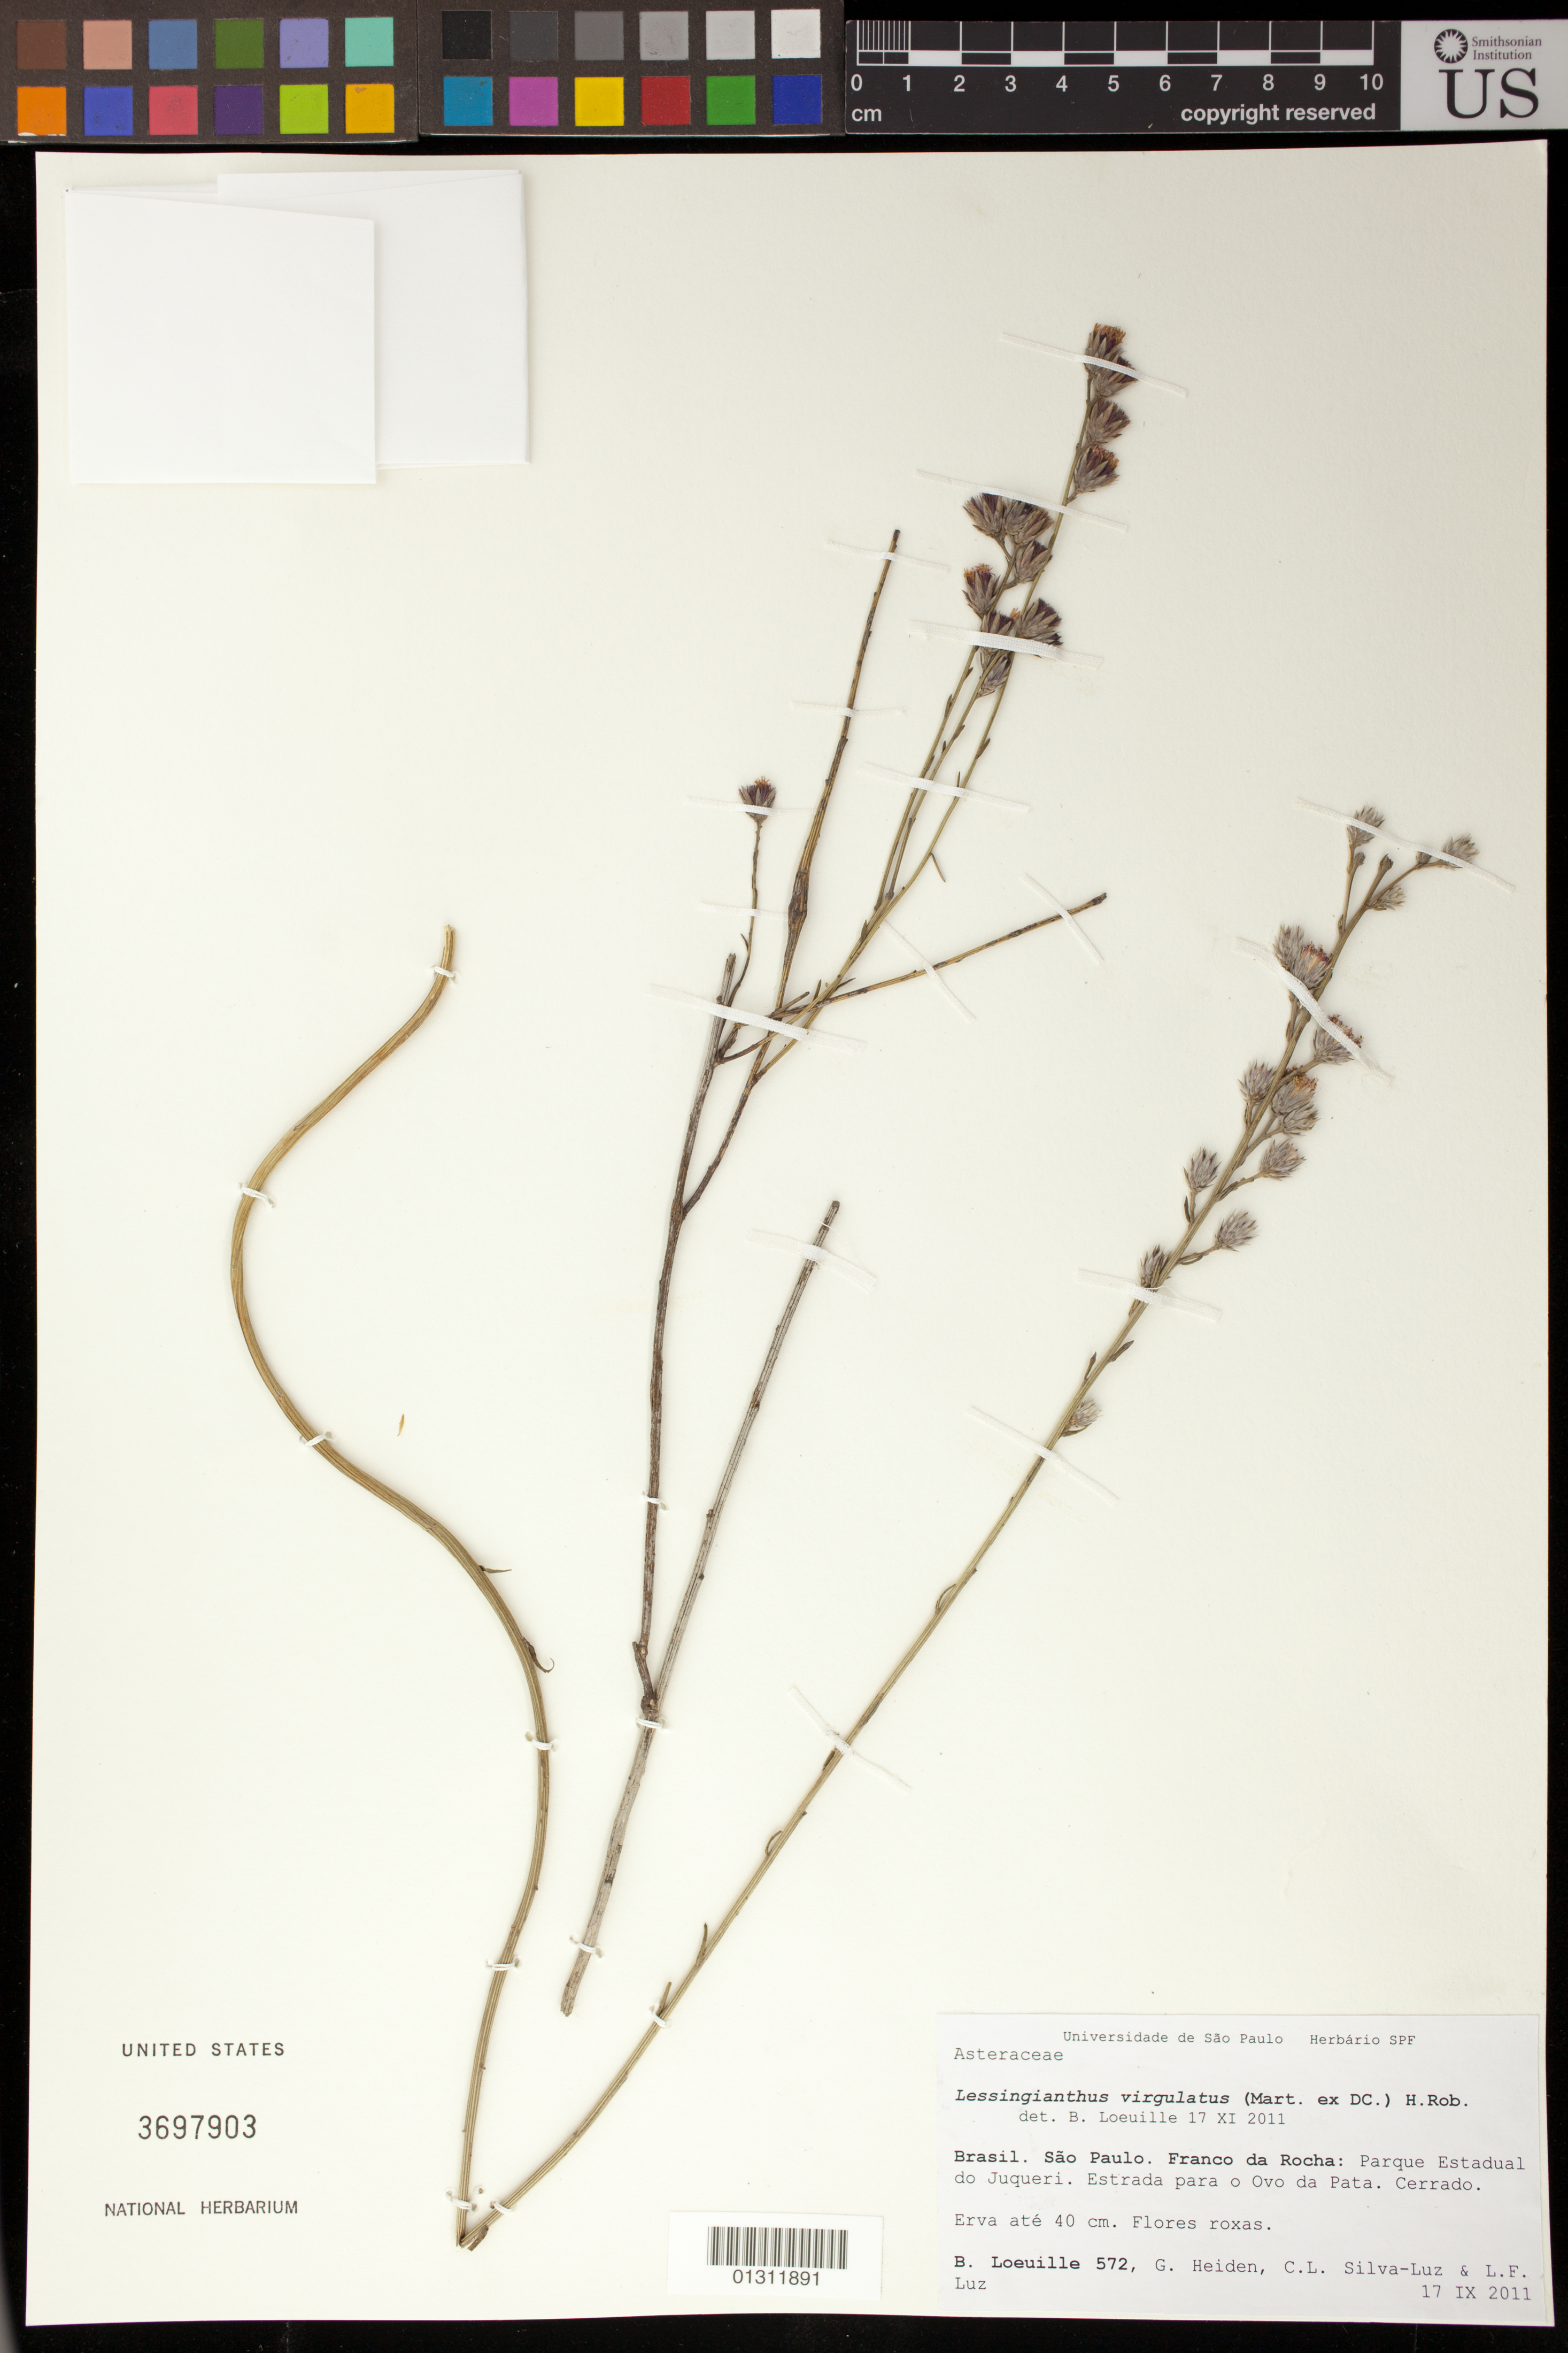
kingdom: Plantae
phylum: Tracheophyta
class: Magnoliopsida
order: Asterales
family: Asteraceae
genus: Lessingianthus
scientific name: Lessingianthus virgulatus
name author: (Mart. ex DC.) H. Rob.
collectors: B. Loeuille, G. Heiden, C. Silva-Luz & L. Silva-Luz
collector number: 572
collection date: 2011-09-17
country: Brazil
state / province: São Paulo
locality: Franco da Rocha: Parque Estadual do Juqueri. Estrada para o Ovo da Pata.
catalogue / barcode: US 3697903